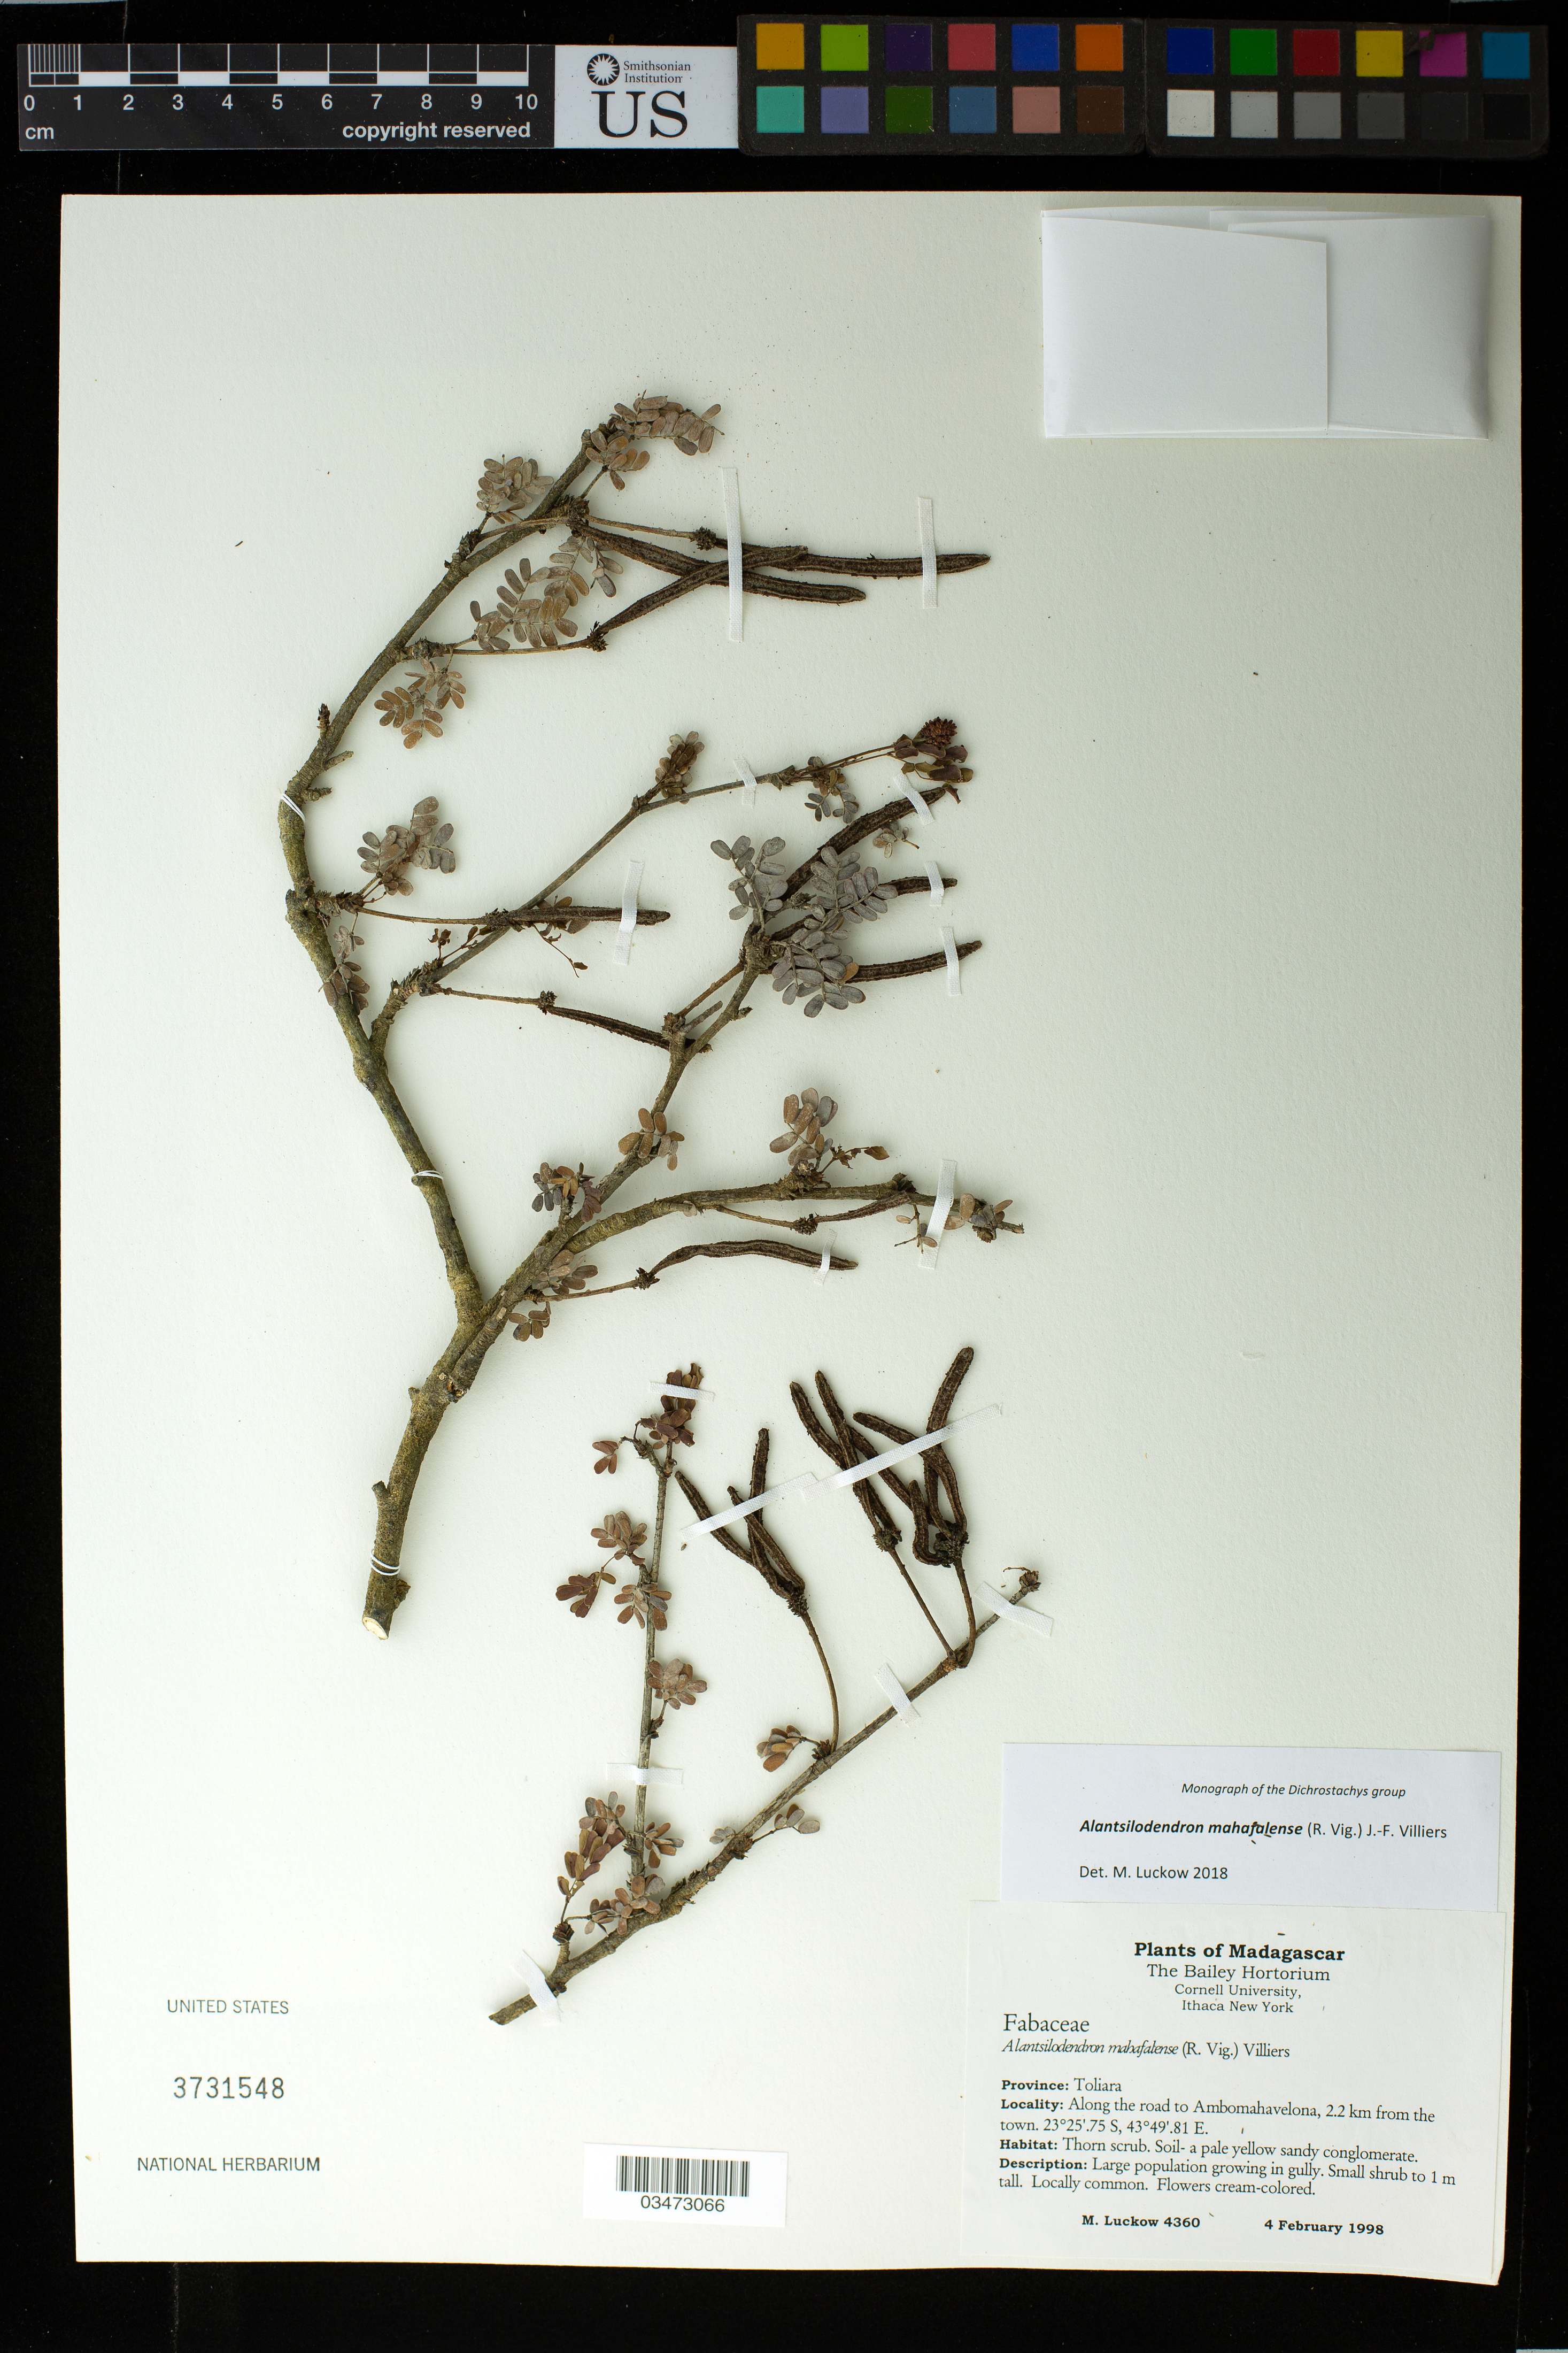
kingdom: Plantae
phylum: Tracheophyta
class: Magnoliopsida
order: Fabales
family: Fabaceae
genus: Alantsilodendron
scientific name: Alantsilodendron mahafalense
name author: (R. Vig.) Villiers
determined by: Luckow, M. A.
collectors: M. A. Luckow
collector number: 4360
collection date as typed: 4 Feb 1998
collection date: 1998-02-04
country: Madagascar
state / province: Atsimo-Andrefana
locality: Along the road to Ambomahavelona, 2.2 km from the town.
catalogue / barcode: US 3731548